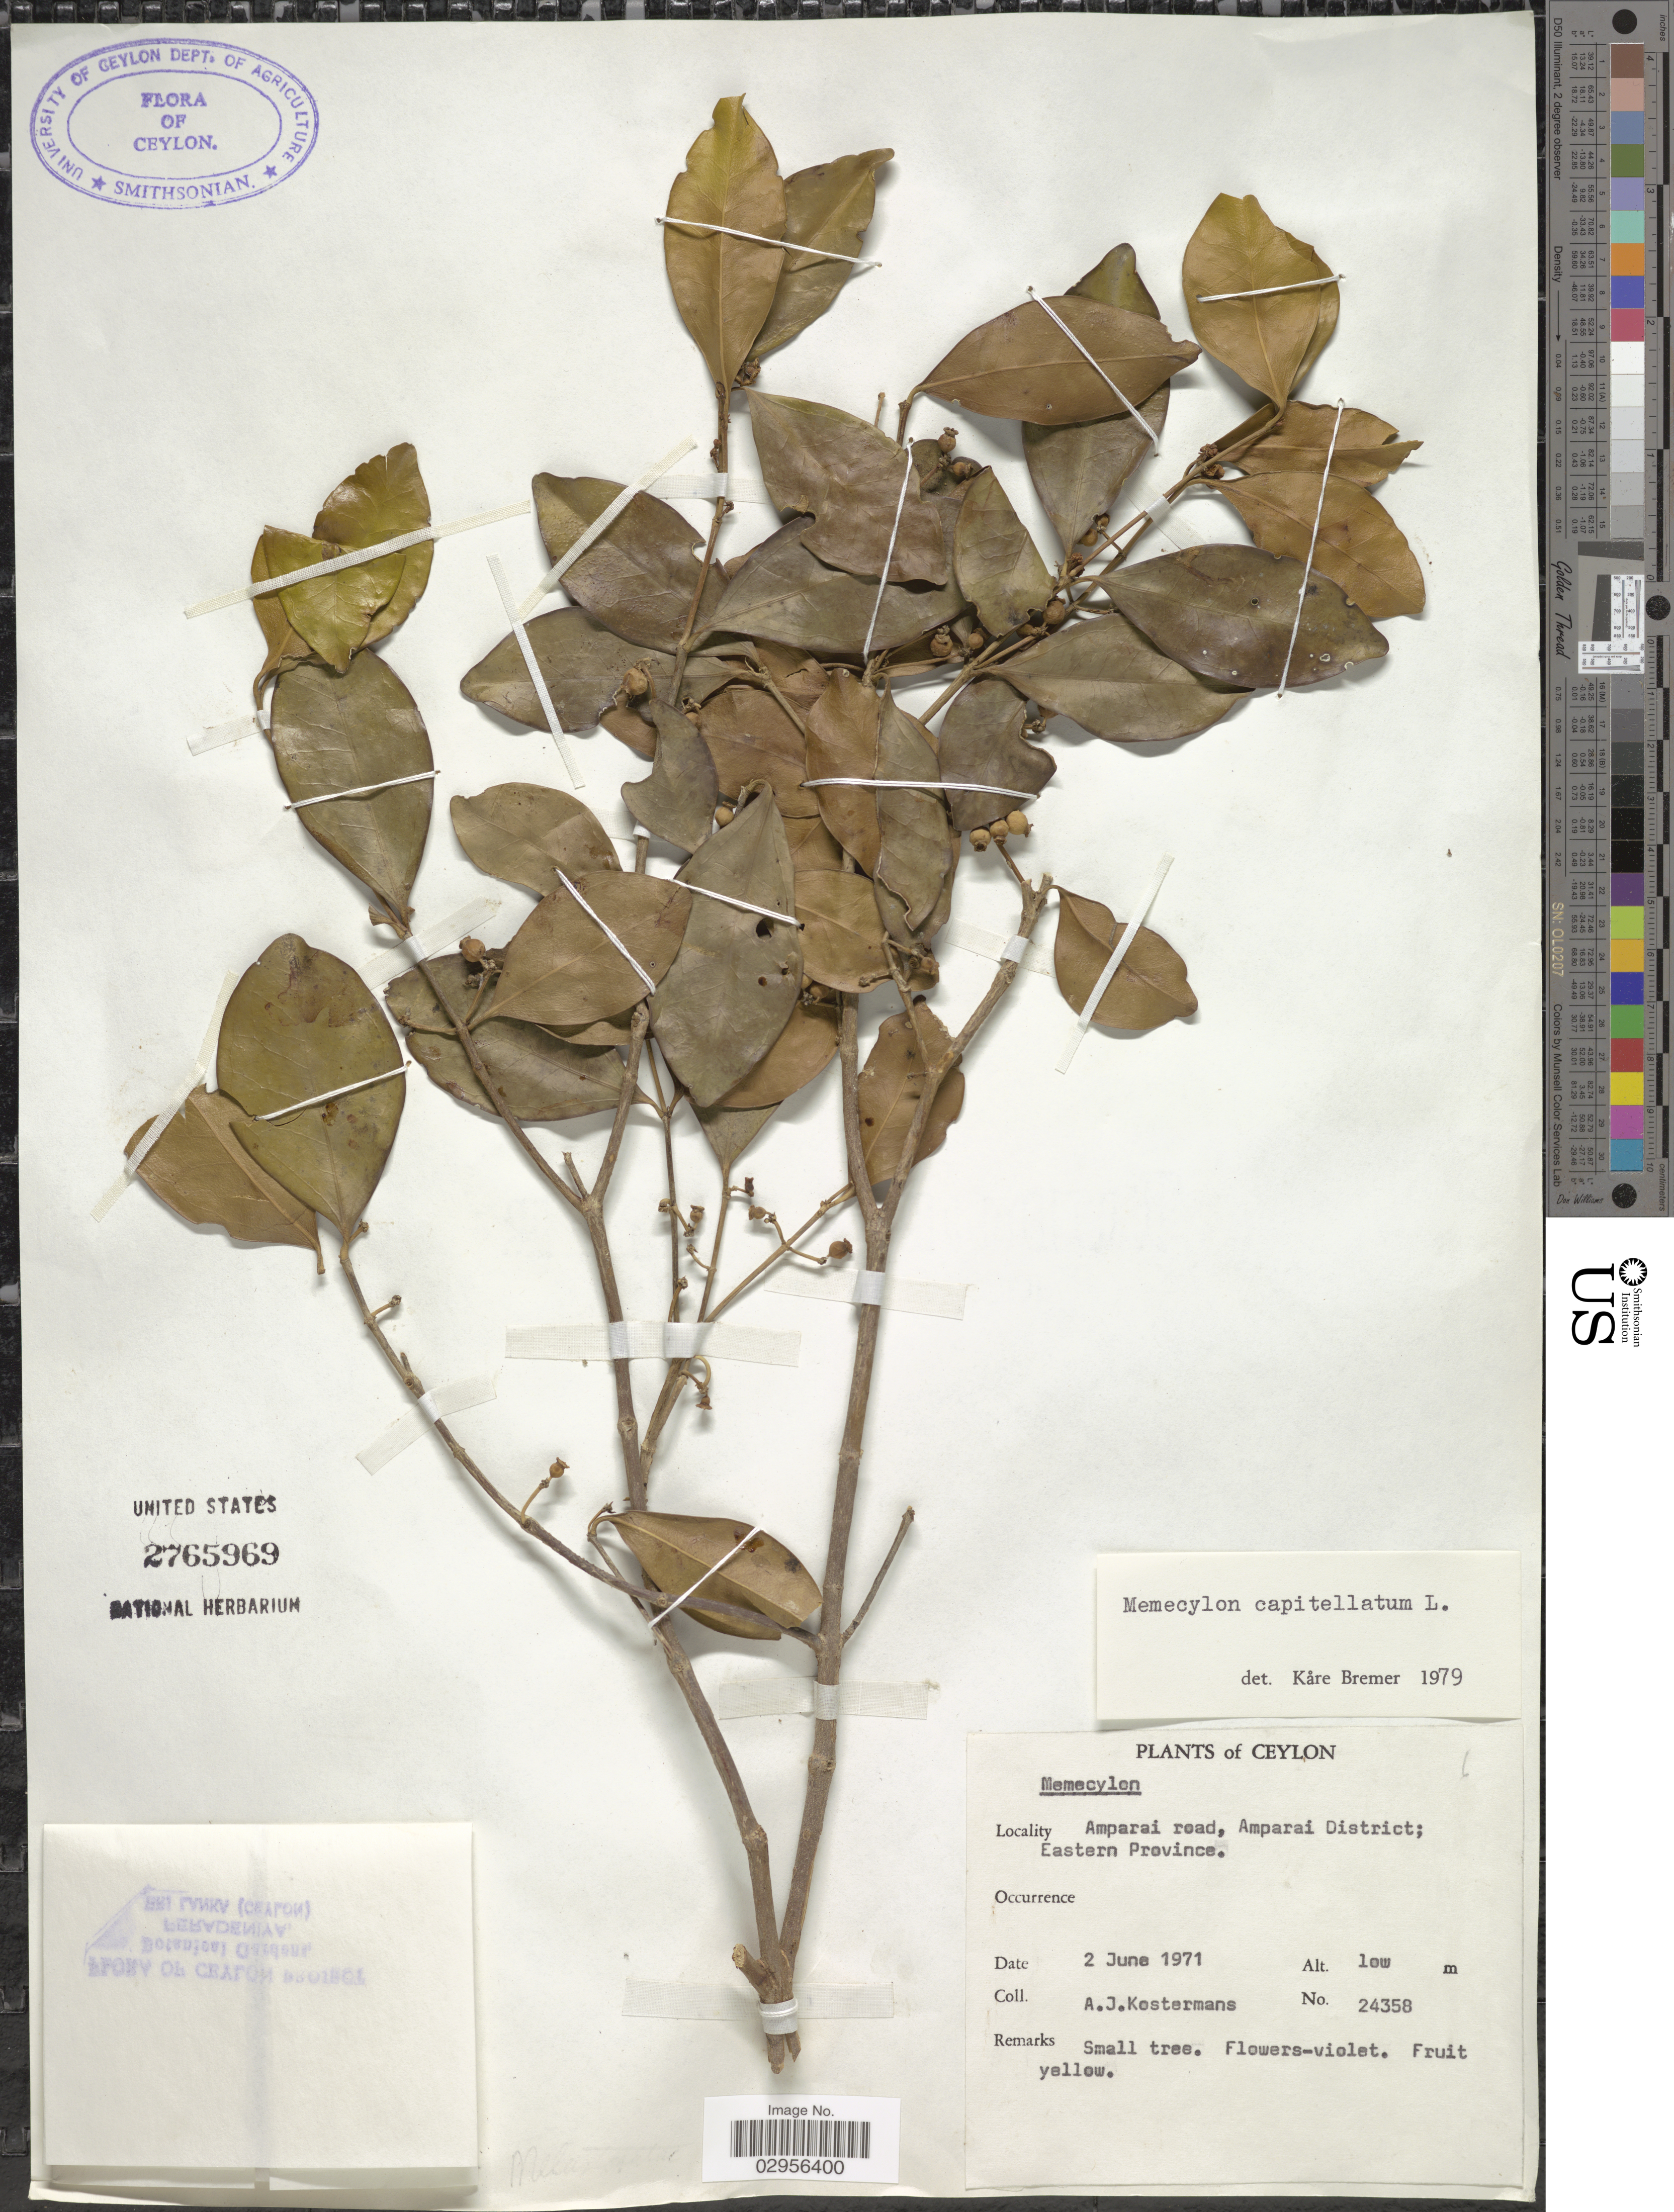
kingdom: Plantae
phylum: Tracheophyta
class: Magnoliopsida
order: Myrtales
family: Melastomataceae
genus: Memecylon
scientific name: Memecylon capitellatum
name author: L.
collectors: A. J. G. Kostermans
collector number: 24358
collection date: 1971-06-02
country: Sri Lanka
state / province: Eastern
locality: Ceylon. Amparai Road, Amparai District.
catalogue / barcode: US 2765969